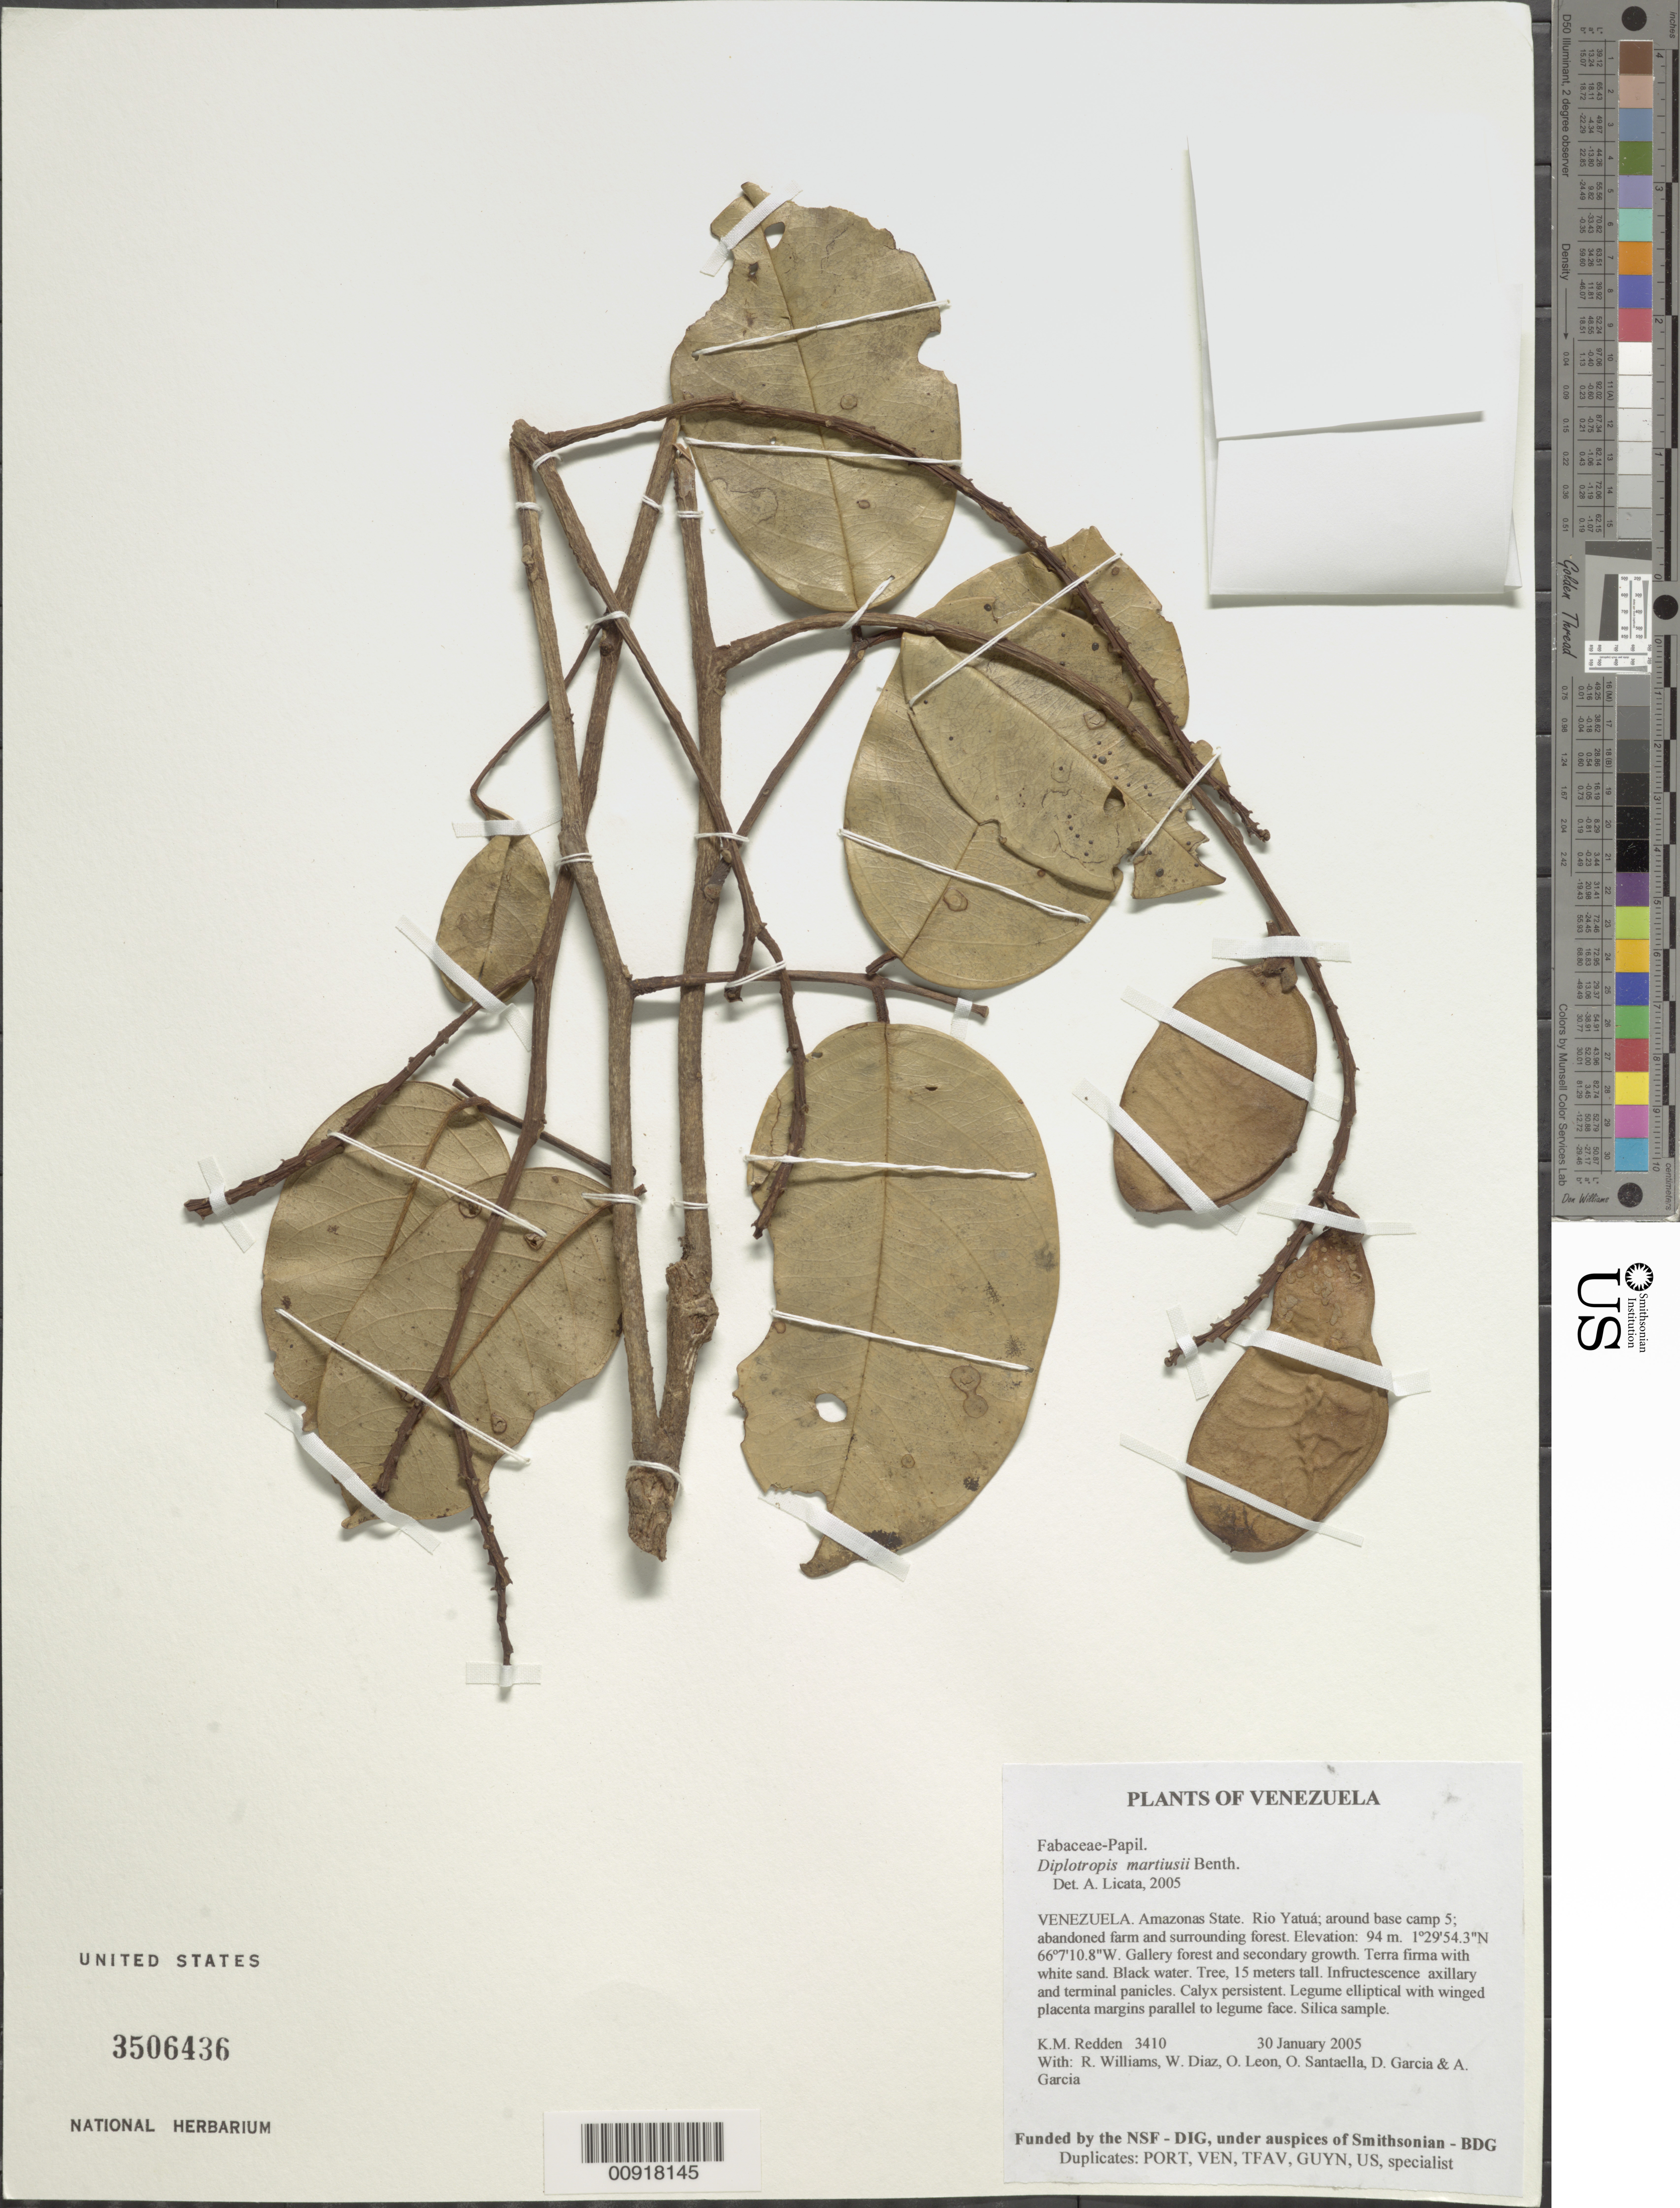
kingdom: Plantae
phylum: Tracheophyta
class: Magnoliopsida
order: Fabales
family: Fabaceae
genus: Diplotropis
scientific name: Diplotropis martiusii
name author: Benth.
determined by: Licata, A., (PORT), Univ. Nac. Exp. de los Llanos Ezequiel Zamora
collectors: K. M. Redden, R. Williams, W. Díaz P., O. León, O. Santaella, D. Garcia & A. Garcia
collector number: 3410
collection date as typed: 30 January 2005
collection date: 2005-01-30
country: Venezuela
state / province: Amazonas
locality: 09 - Rio Yatuá; around base camp 5; abandoned farm and surrounding forest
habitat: Gallery forest and secondary growth. Terra firma with white sand. Black water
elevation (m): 94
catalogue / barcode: US 3506436